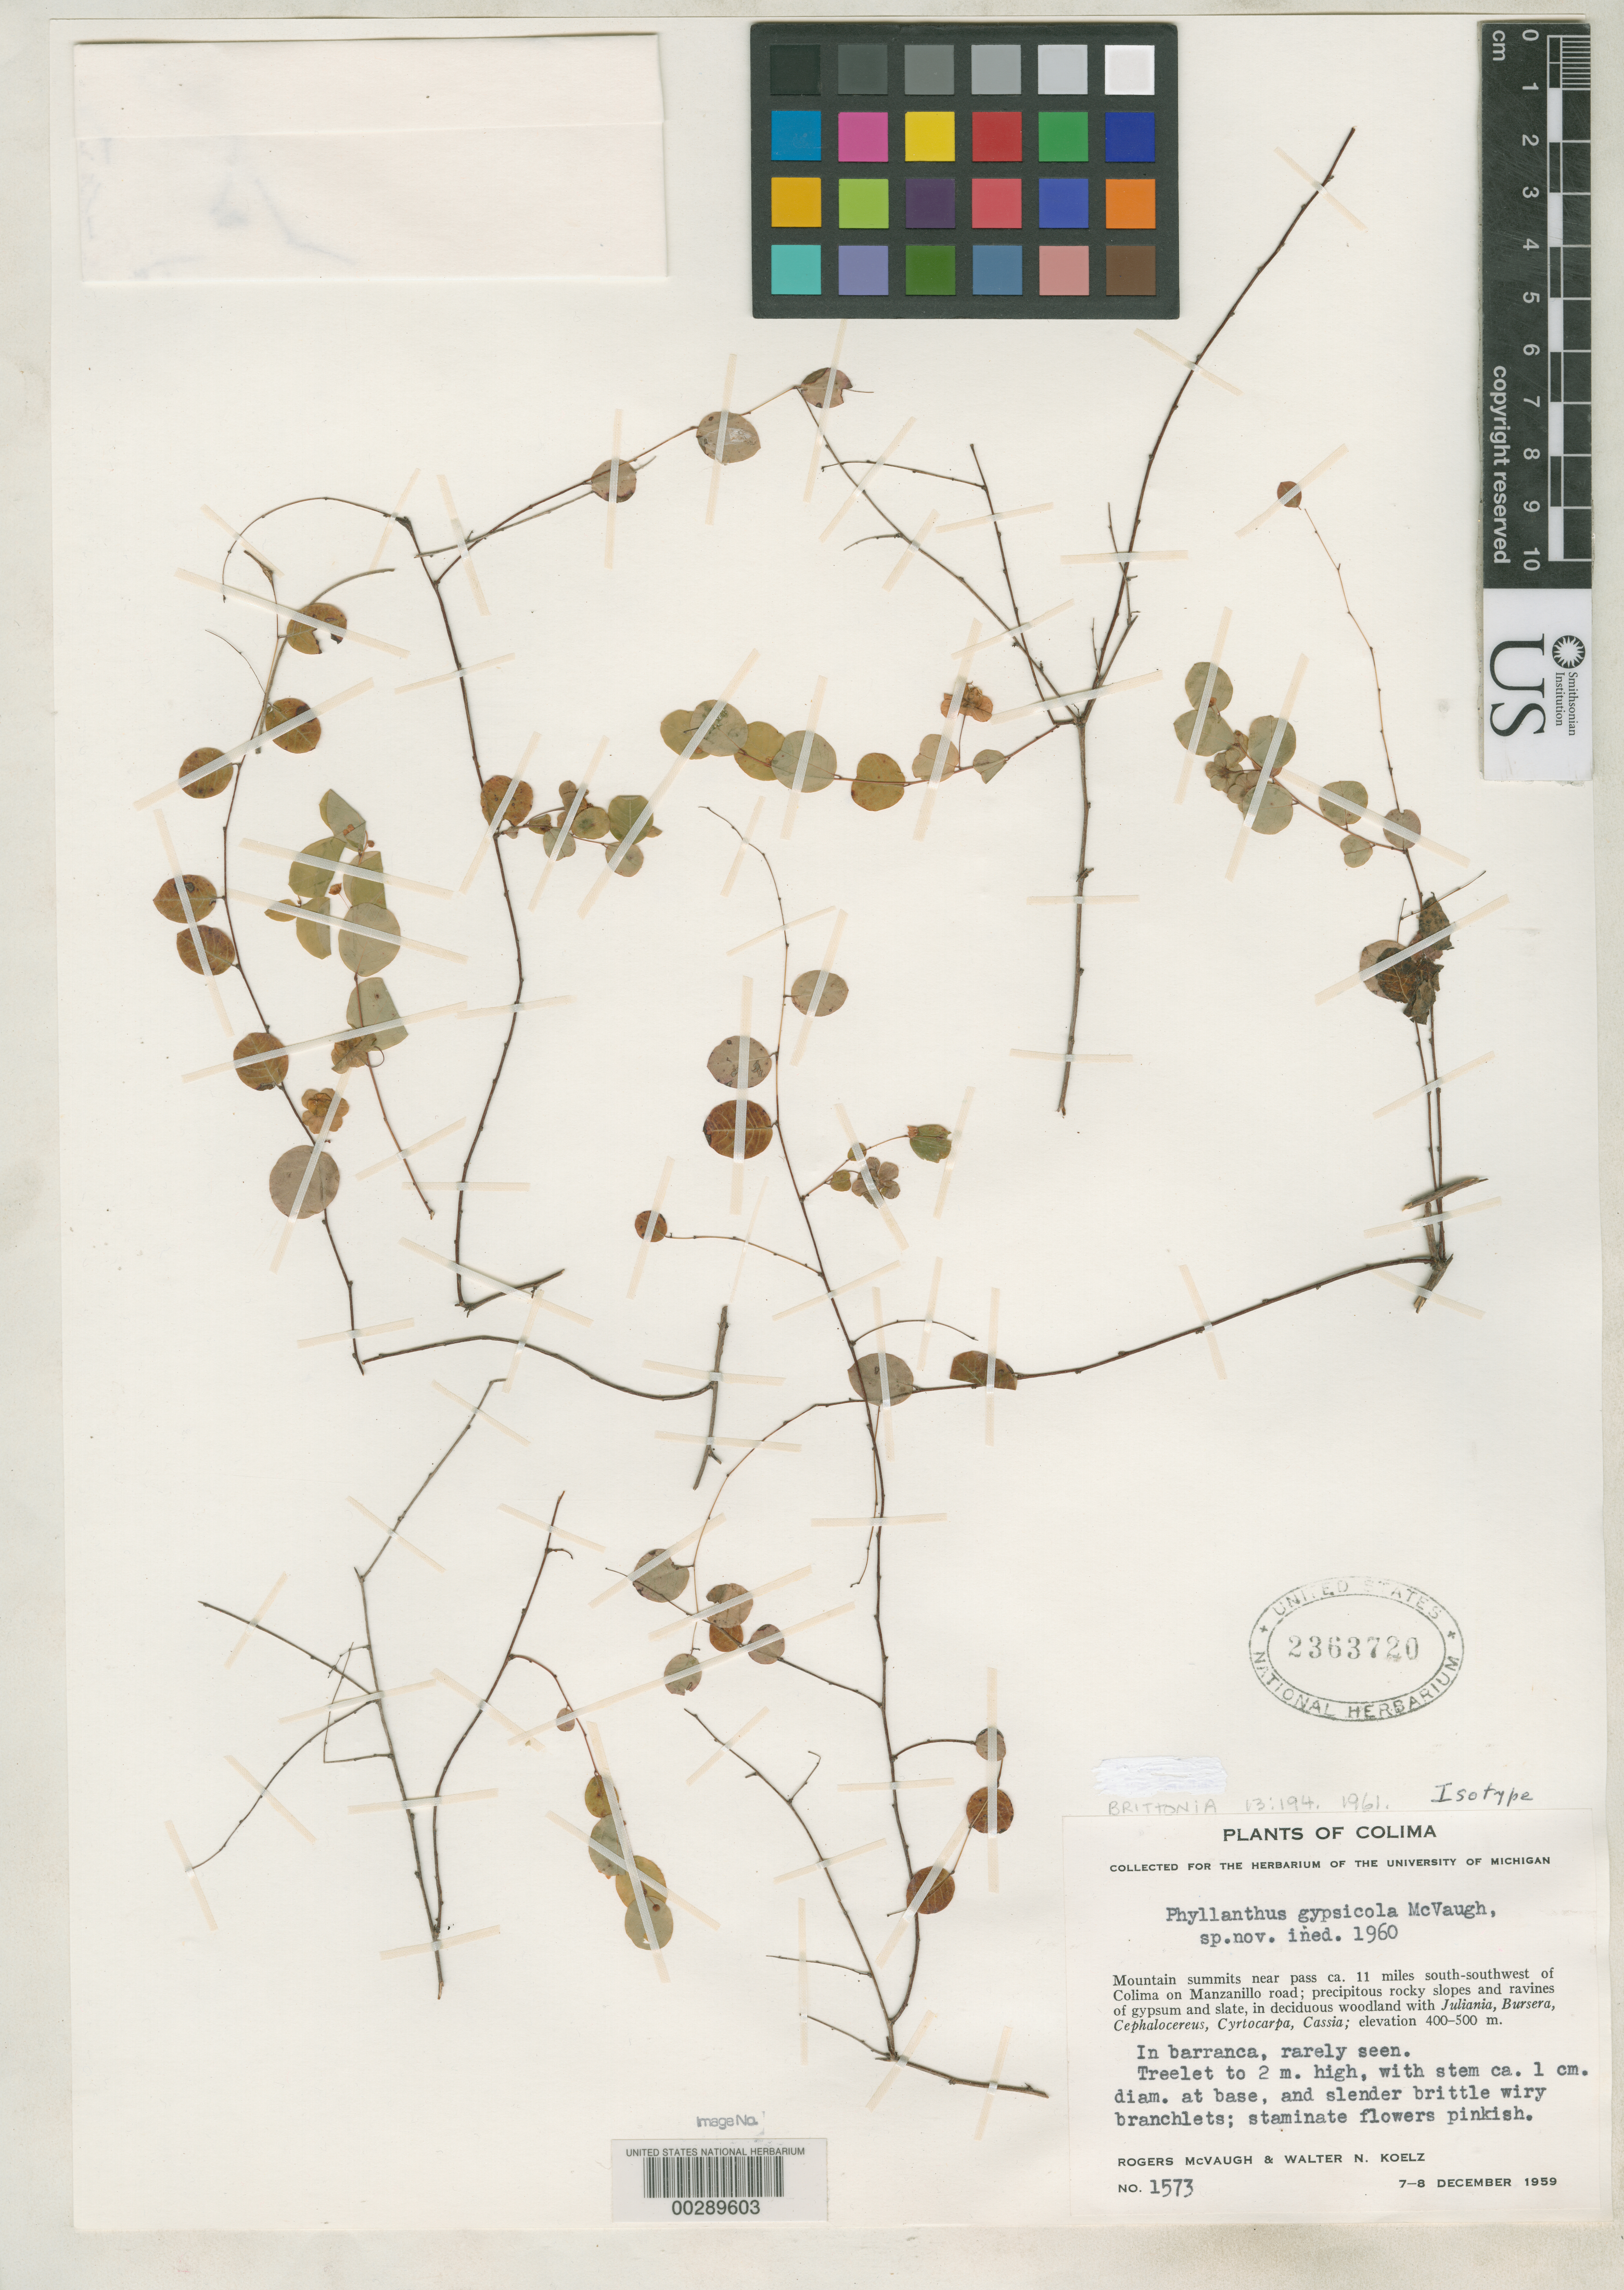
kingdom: Plantae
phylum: Tracheophyta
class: Magnoliopsida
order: Malpighiales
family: Phyllanthaceae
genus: Phyllanthus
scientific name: Phyllanthus gypsicola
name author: McVaugh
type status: Isotype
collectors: R. McVaugh & W. N. Koelz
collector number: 1537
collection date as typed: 07 Dec 1959 to 08 Dec 1959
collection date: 1959-12-07/1959-12-08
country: Mexico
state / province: Colima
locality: SSW of Colima on Manzanillo Rd.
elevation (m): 400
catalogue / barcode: US 2363720